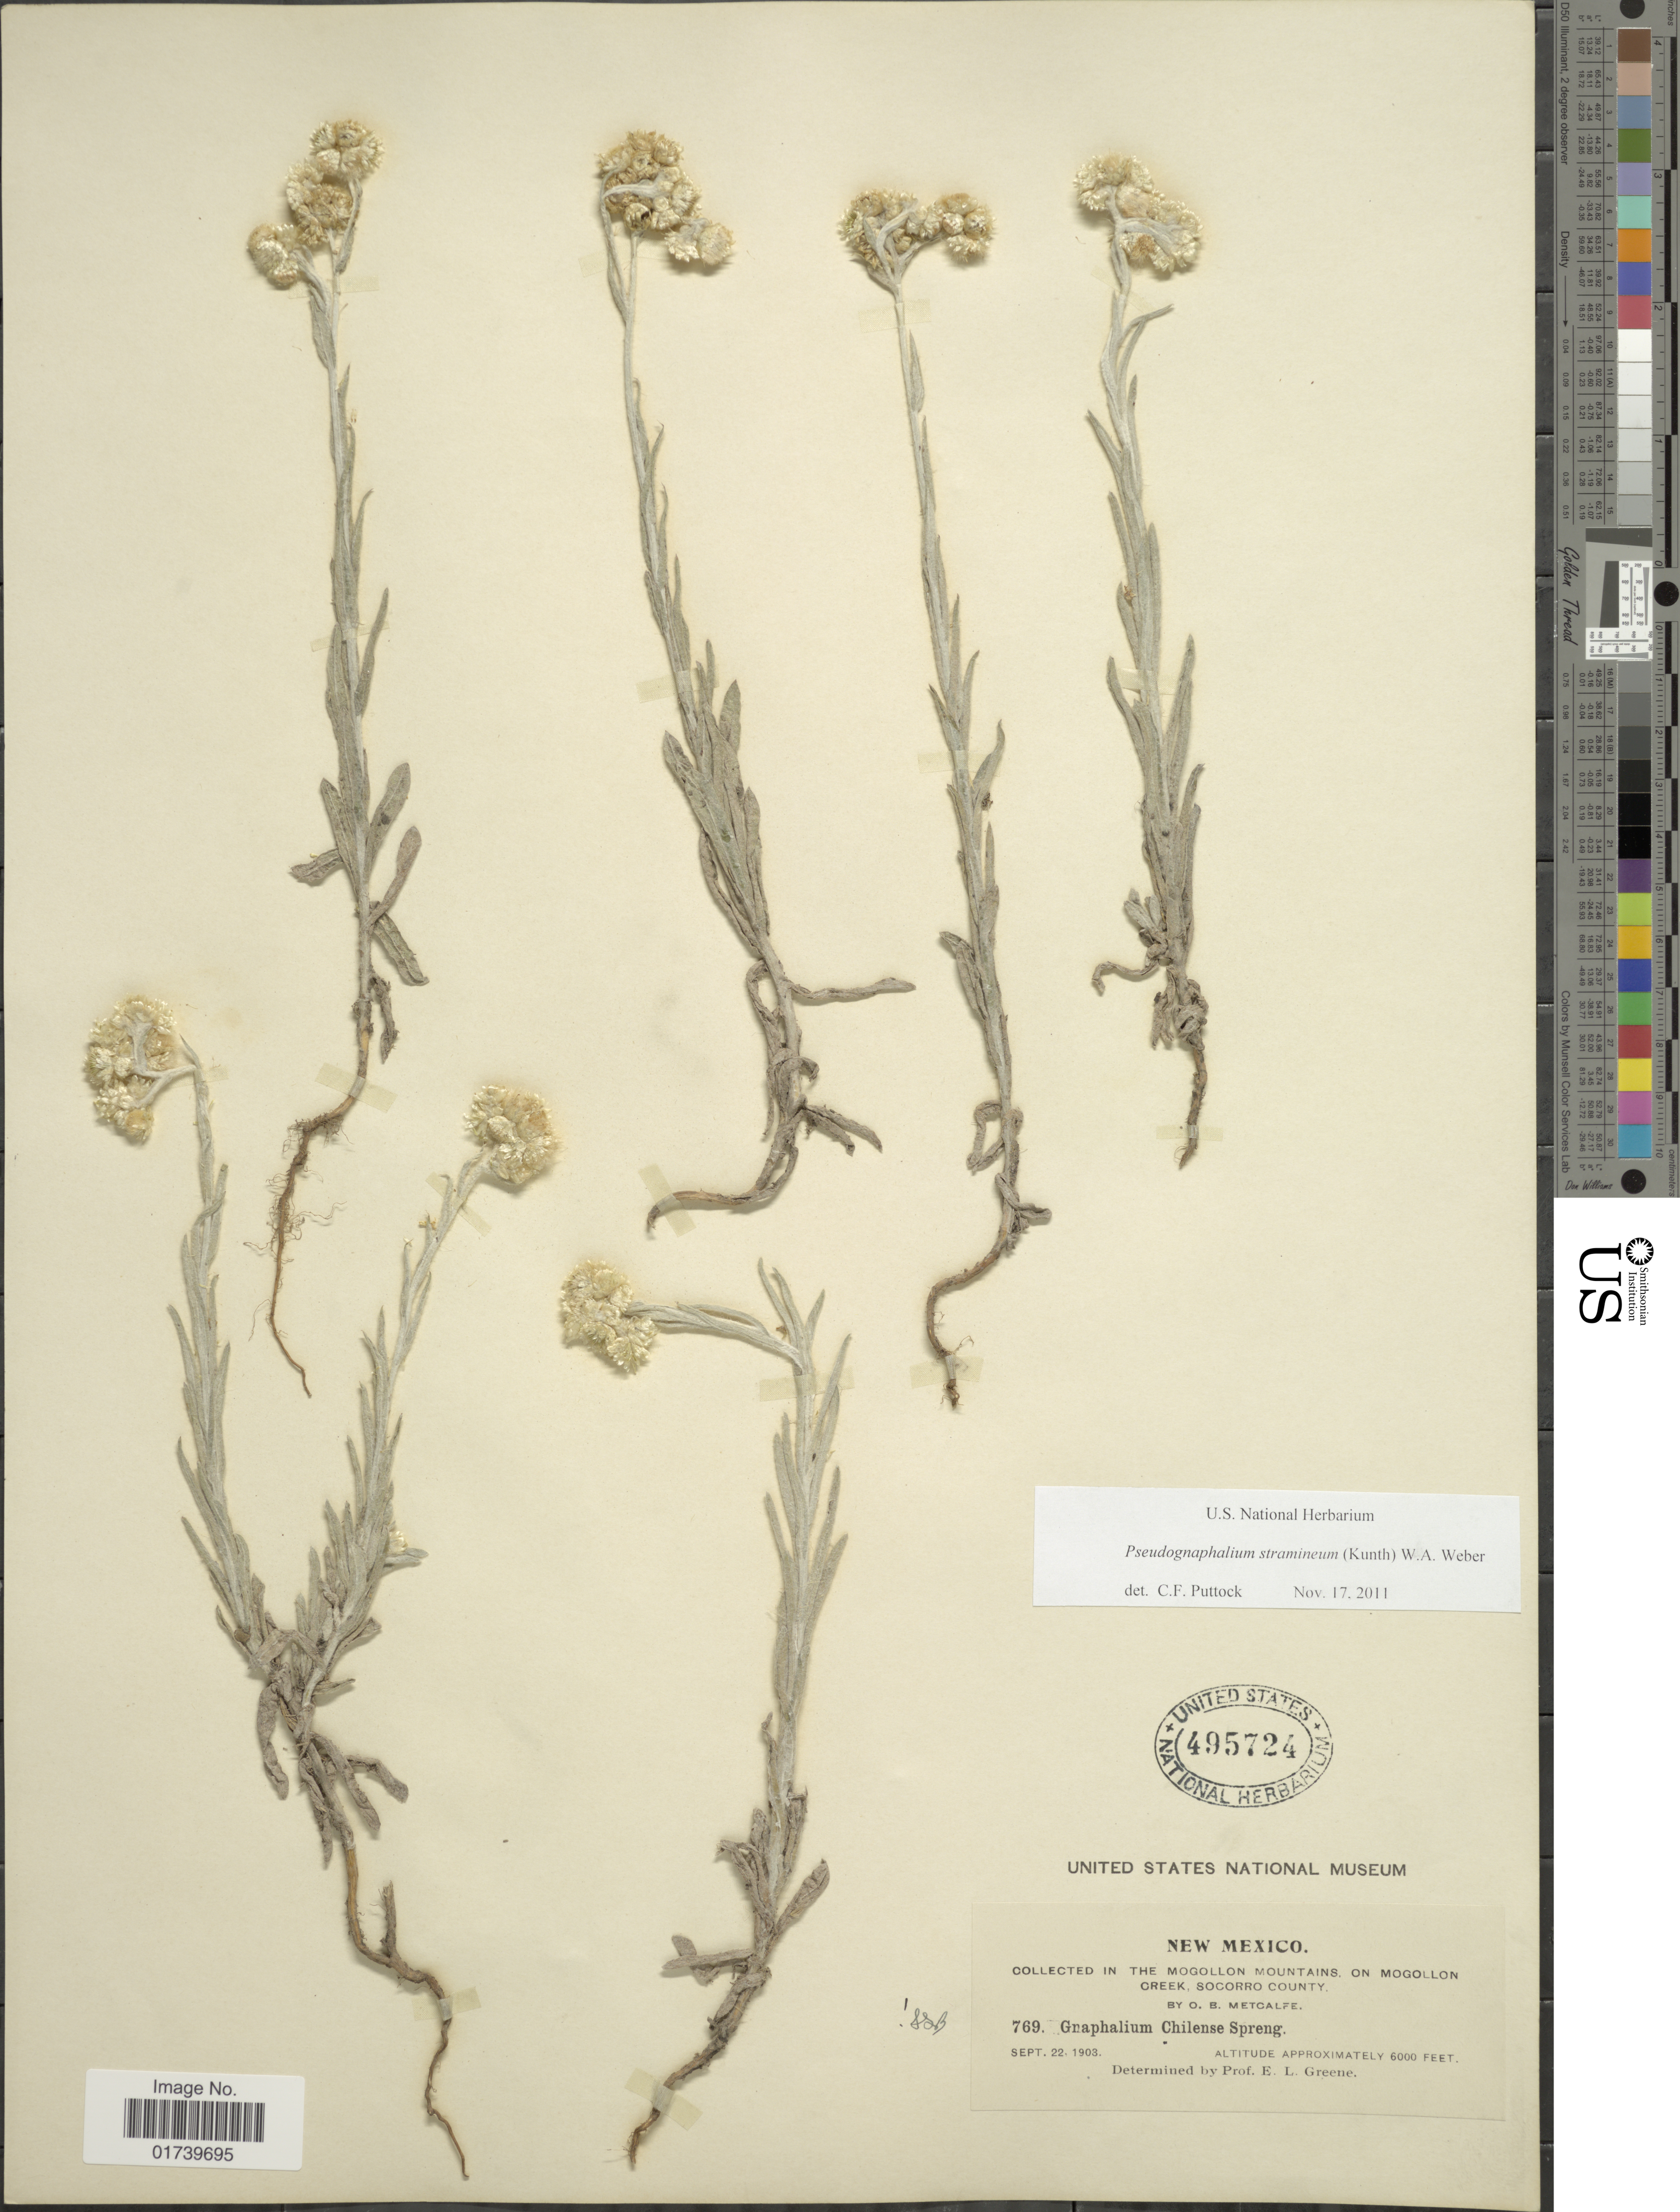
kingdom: Plantae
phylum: Tracheophyta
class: Magnoliopsida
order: Asterales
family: Asteraceae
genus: Pseudognaphalium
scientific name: Pseudognaphalium stramineum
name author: (Kunth) Anderb.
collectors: O. B. Metcalfe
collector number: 769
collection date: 1903-09-22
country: United States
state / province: New Mexico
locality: Mogollom Mountins on Mogollon Creek, Socorro County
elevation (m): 1829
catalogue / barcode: US 495724